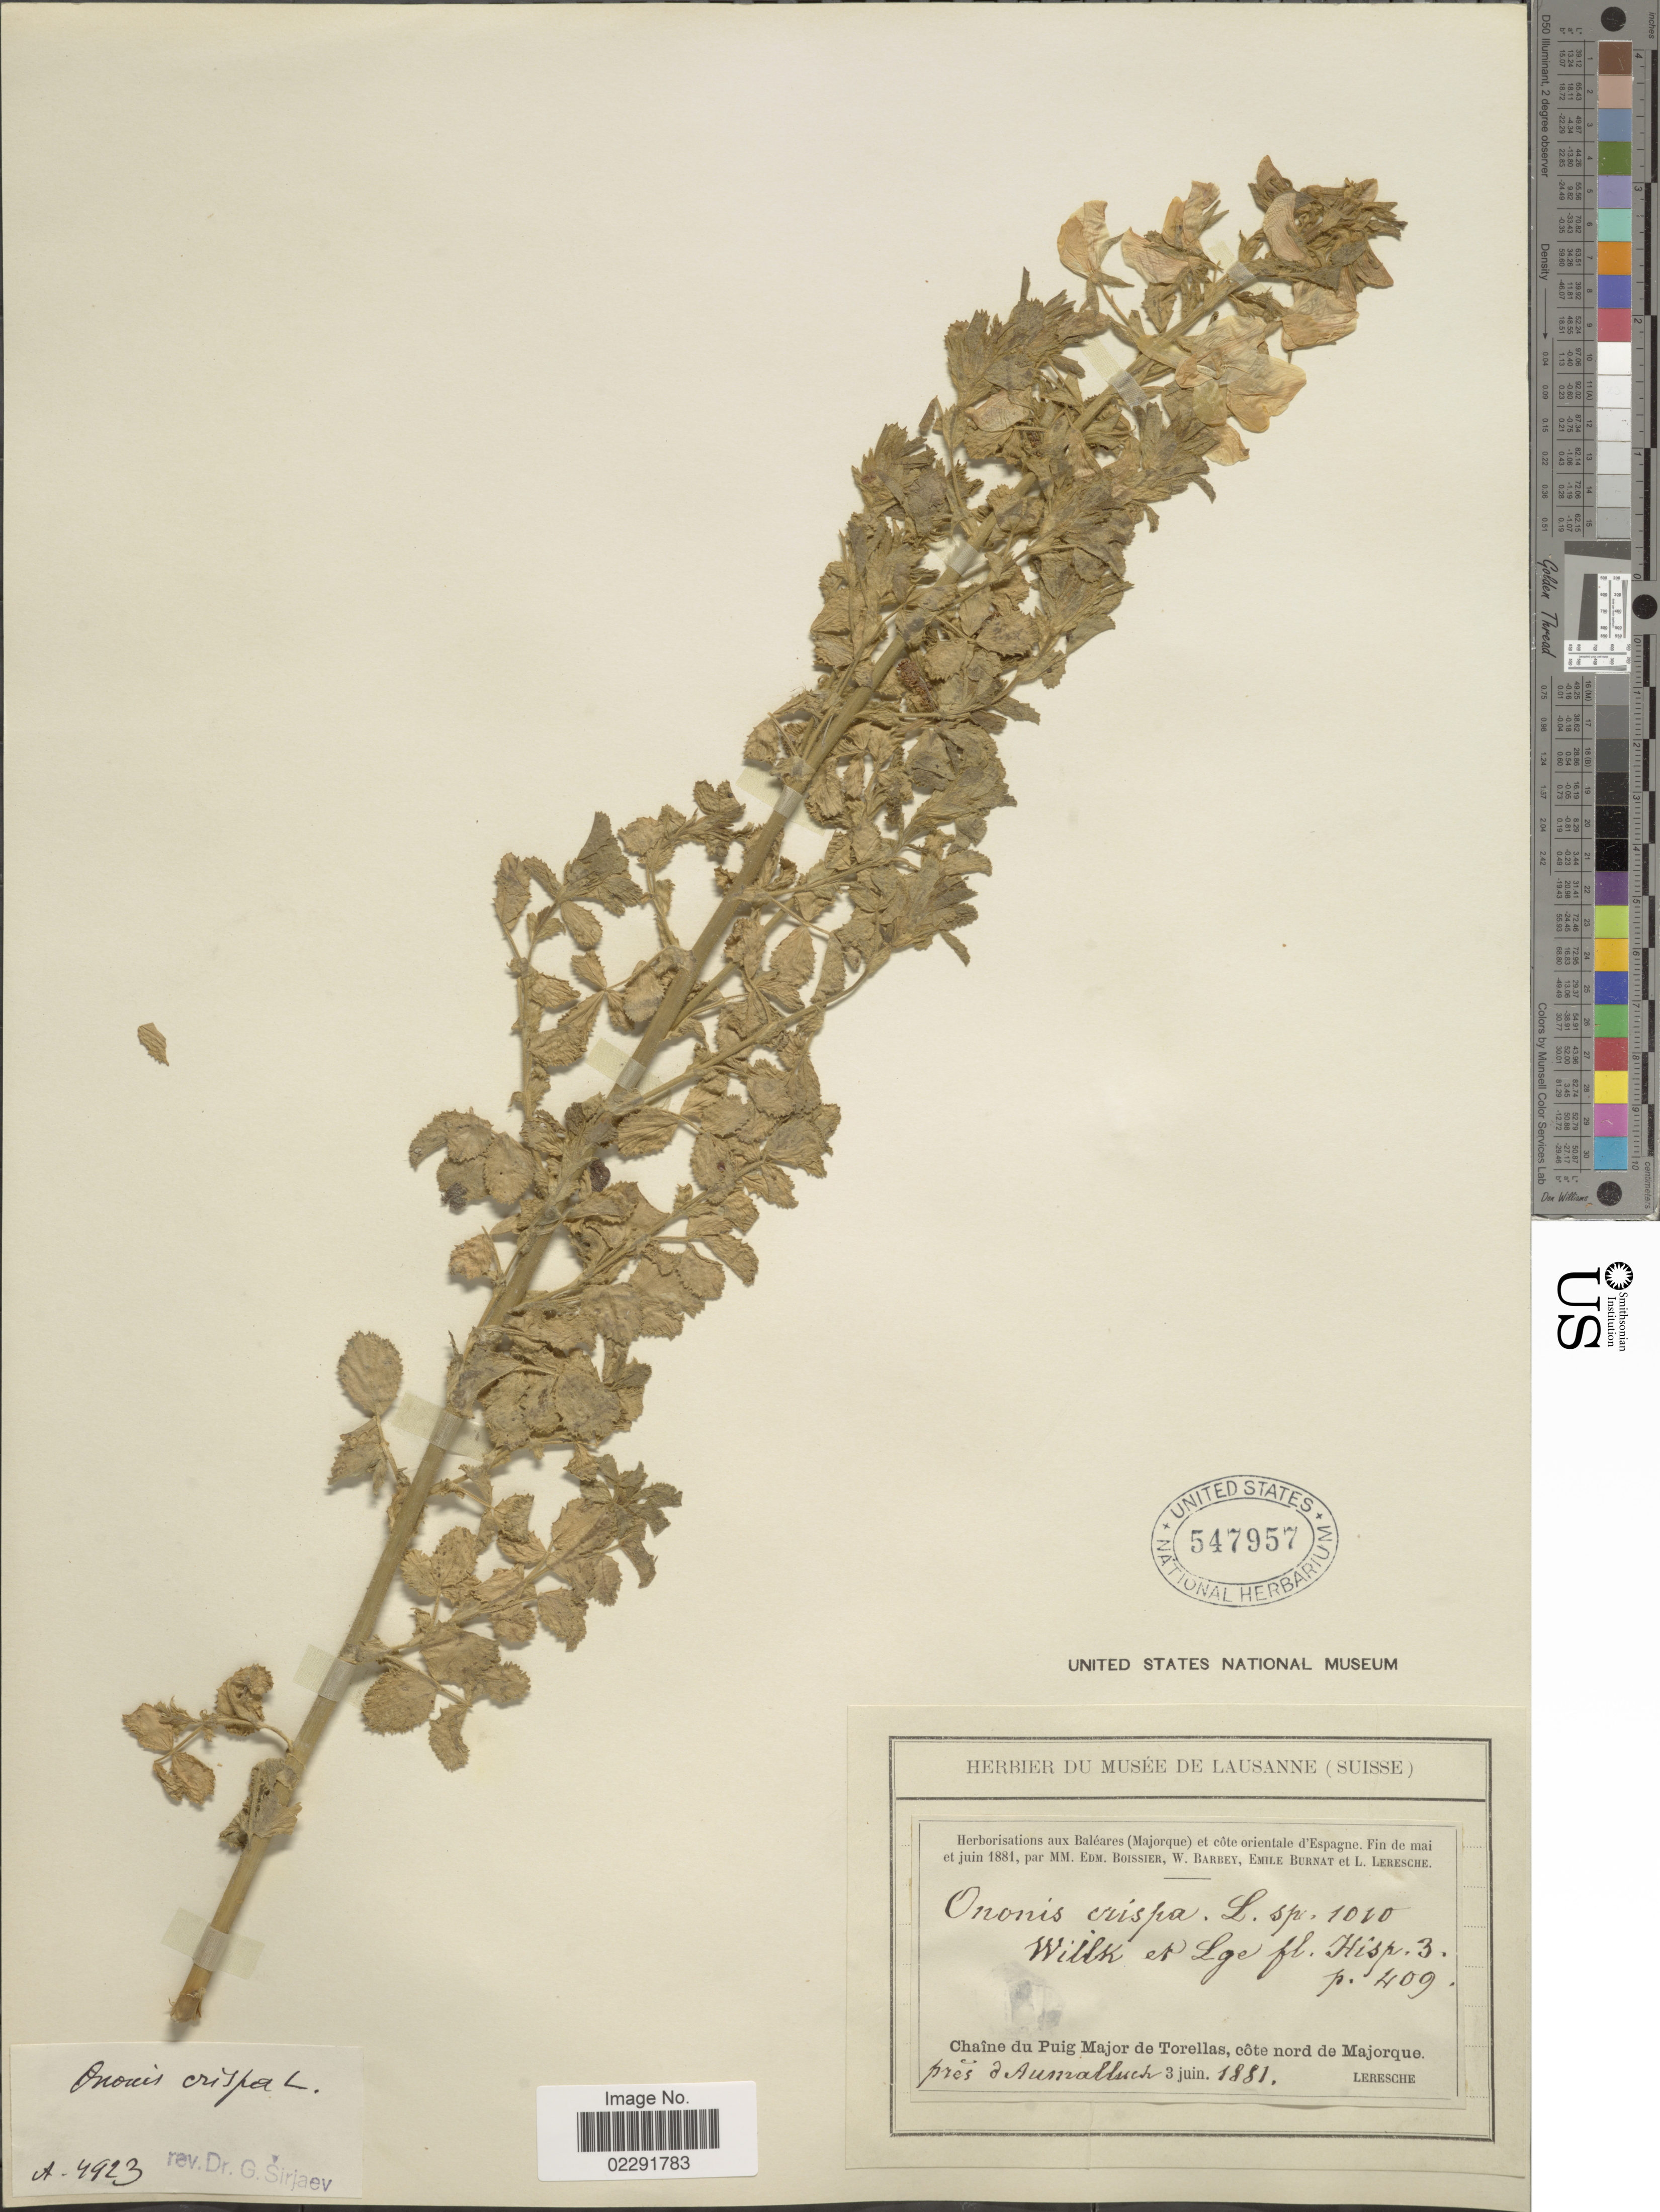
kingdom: Plantae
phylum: Tracheophyta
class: Magnoliopsida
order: Fabales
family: Fabaceae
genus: Ononis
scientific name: Ononis crispa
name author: L.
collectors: P. Boissier, W. Barbey, E. Burnat & L. Leresche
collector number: A.4923*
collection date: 1881-08-03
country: Spain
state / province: Islas Baleares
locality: Chaine du Puig Major de Torellas, cote nord de Majorque, pres d Aumalluch.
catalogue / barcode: US 547957